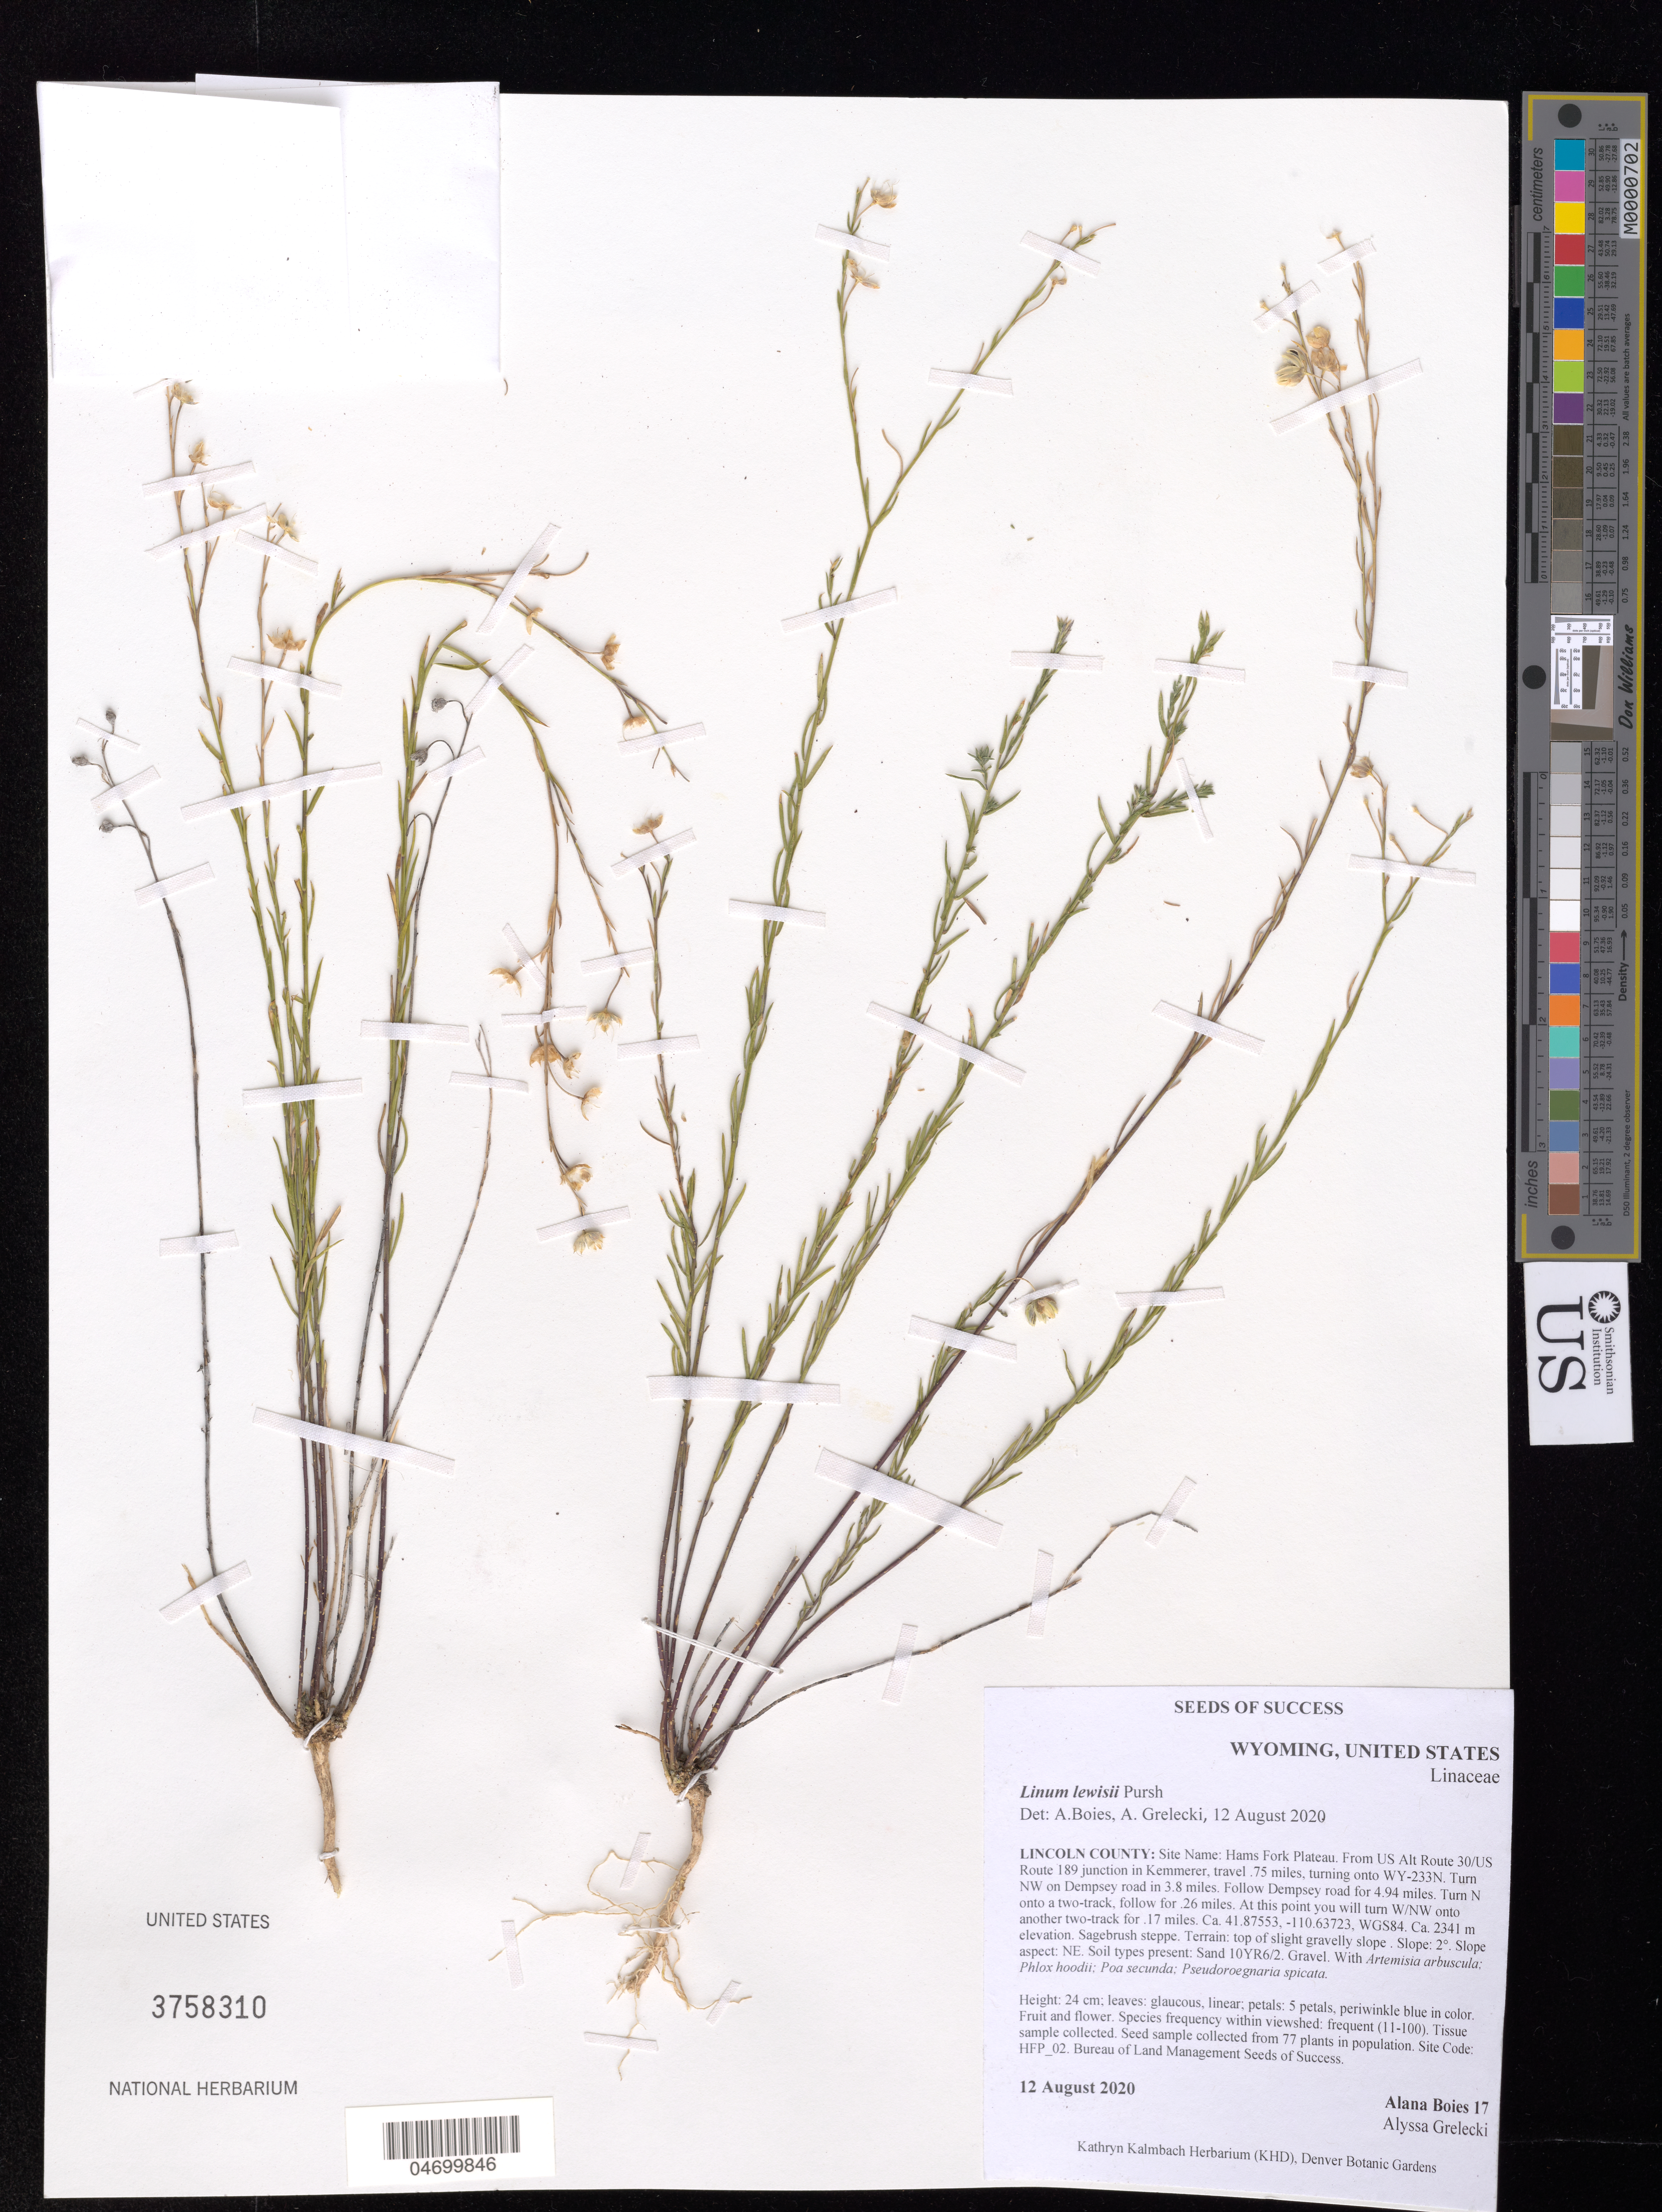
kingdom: Plantae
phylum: Tracheophyta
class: Magnoliopsida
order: Malpighiales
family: Linaceae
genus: Linum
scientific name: Linum lewisii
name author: Pursh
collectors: A. Boies & A. Grelecki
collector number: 17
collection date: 2020-08-12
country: United States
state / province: Wyoming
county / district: Lincoln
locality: Hams Fork Plateau.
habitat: Sagebrush steppe. Sand soil. With Artemisia arbuscula, Phlox hoodii, Poa secunda, etc.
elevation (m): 2341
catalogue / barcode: US 3758310